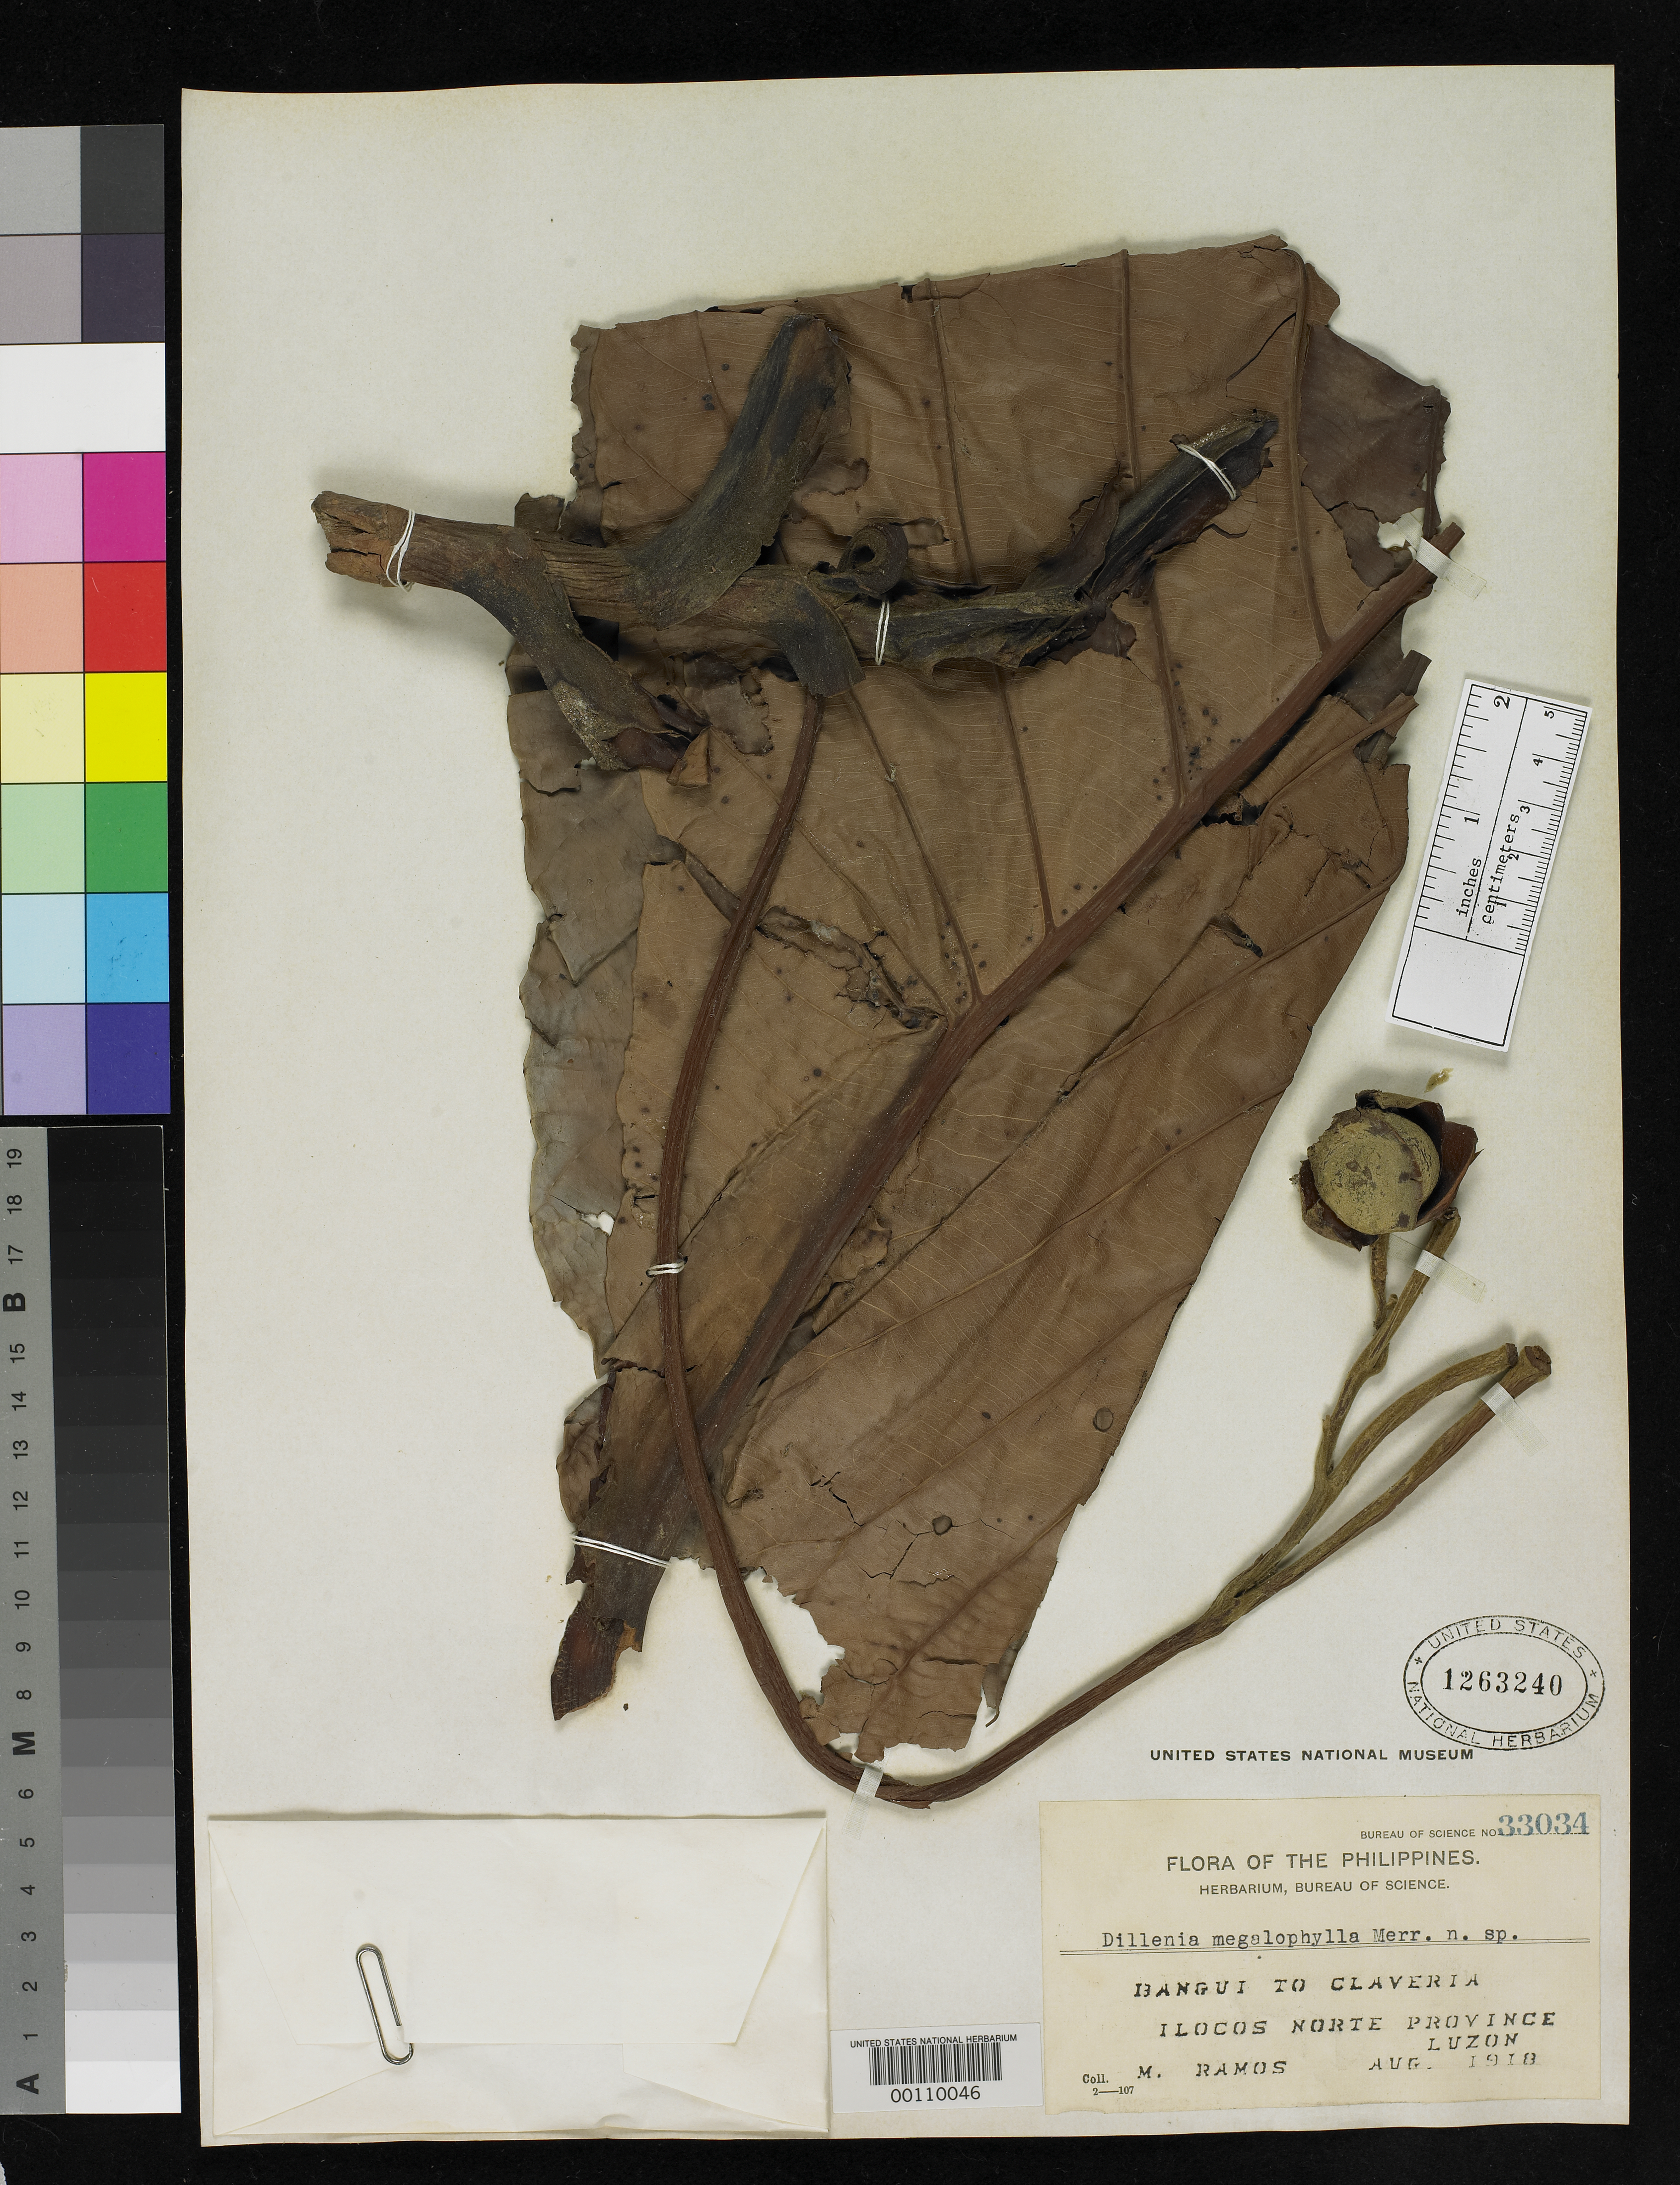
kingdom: Plantae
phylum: Tracheophyta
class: Magnoliopsida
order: Dilleniales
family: Dilleniaceae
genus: Dillenia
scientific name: Dillenia megalophylla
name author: Merr.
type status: Isotype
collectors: M. Ramos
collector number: Bur. Sci. 33034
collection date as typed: Aug 1918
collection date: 1918-08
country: Philippines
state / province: Ilocos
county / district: Ilocos Norte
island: Luzon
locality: Bangui to Claveria.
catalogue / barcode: US 1263240